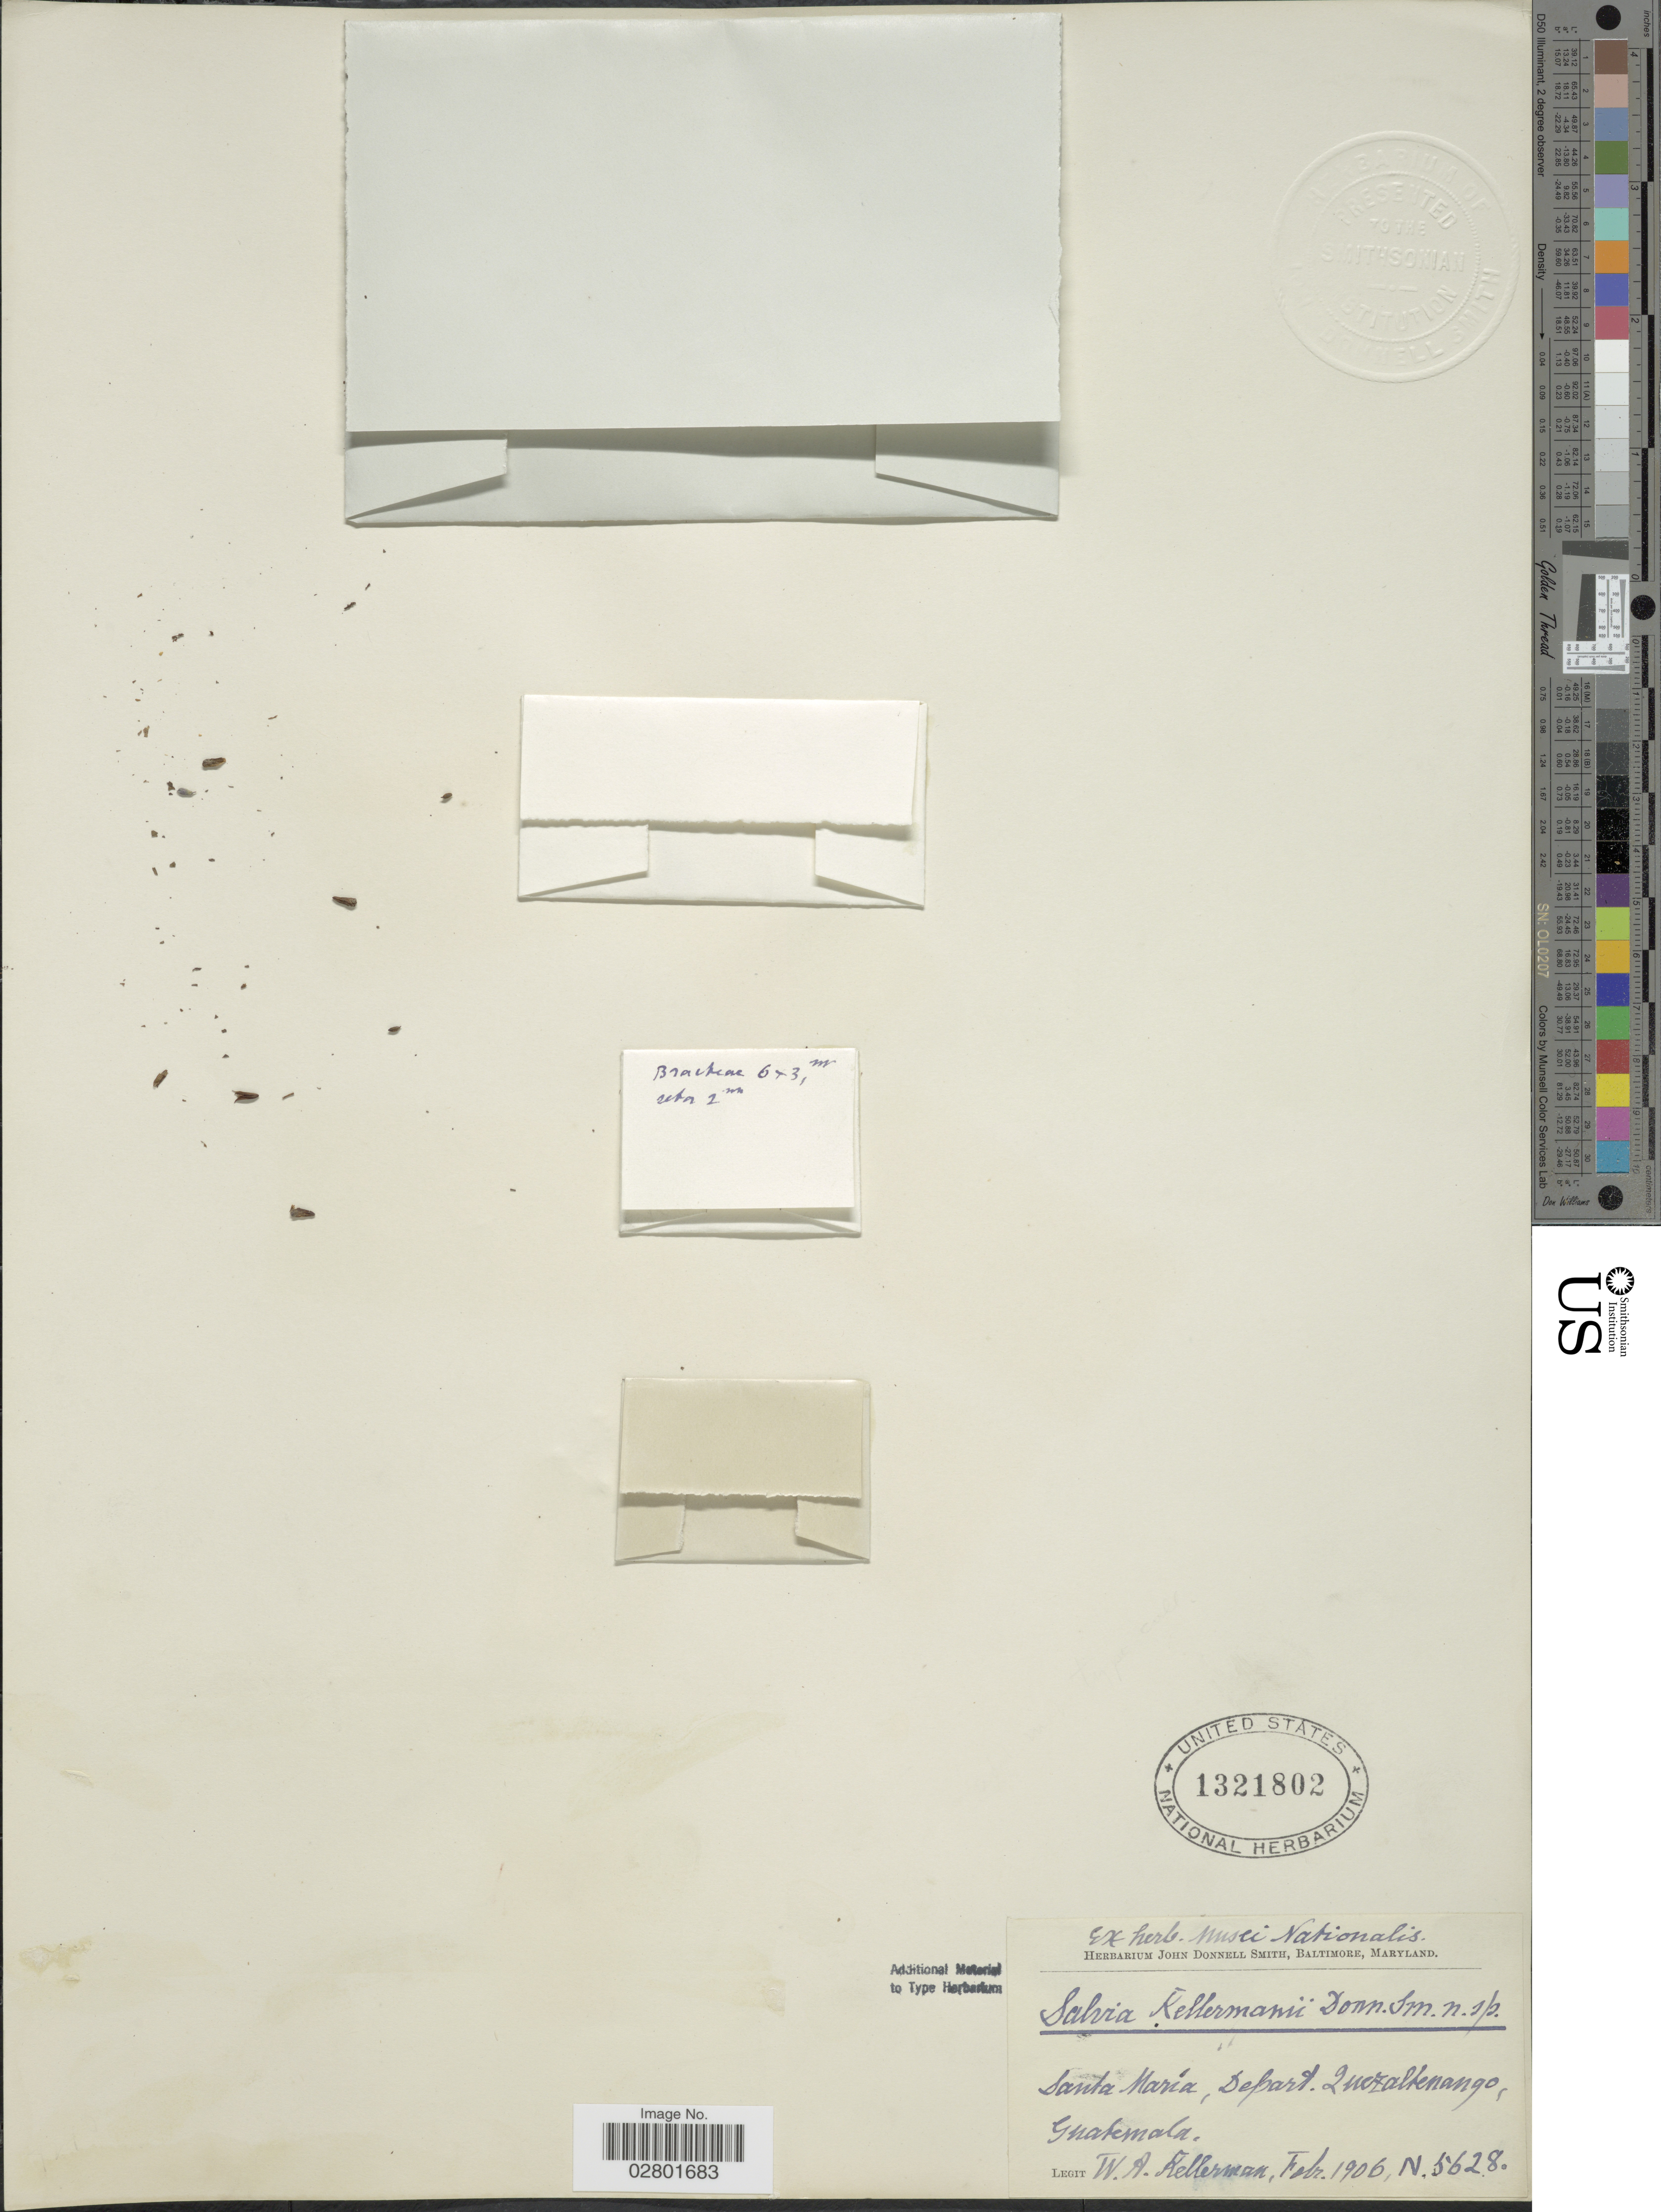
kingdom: Plantae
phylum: Tracheophyta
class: Magnoliopsida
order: Lamiales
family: Lamiaceae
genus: Salvia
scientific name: Salvia kellermanii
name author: Donn. Sm.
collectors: W. Kellerman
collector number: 5628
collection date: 1906-02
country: Guatemala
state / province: Quetzaltenango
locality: Santa María, Depart. Quezaltenango.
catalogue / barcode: US 1321802